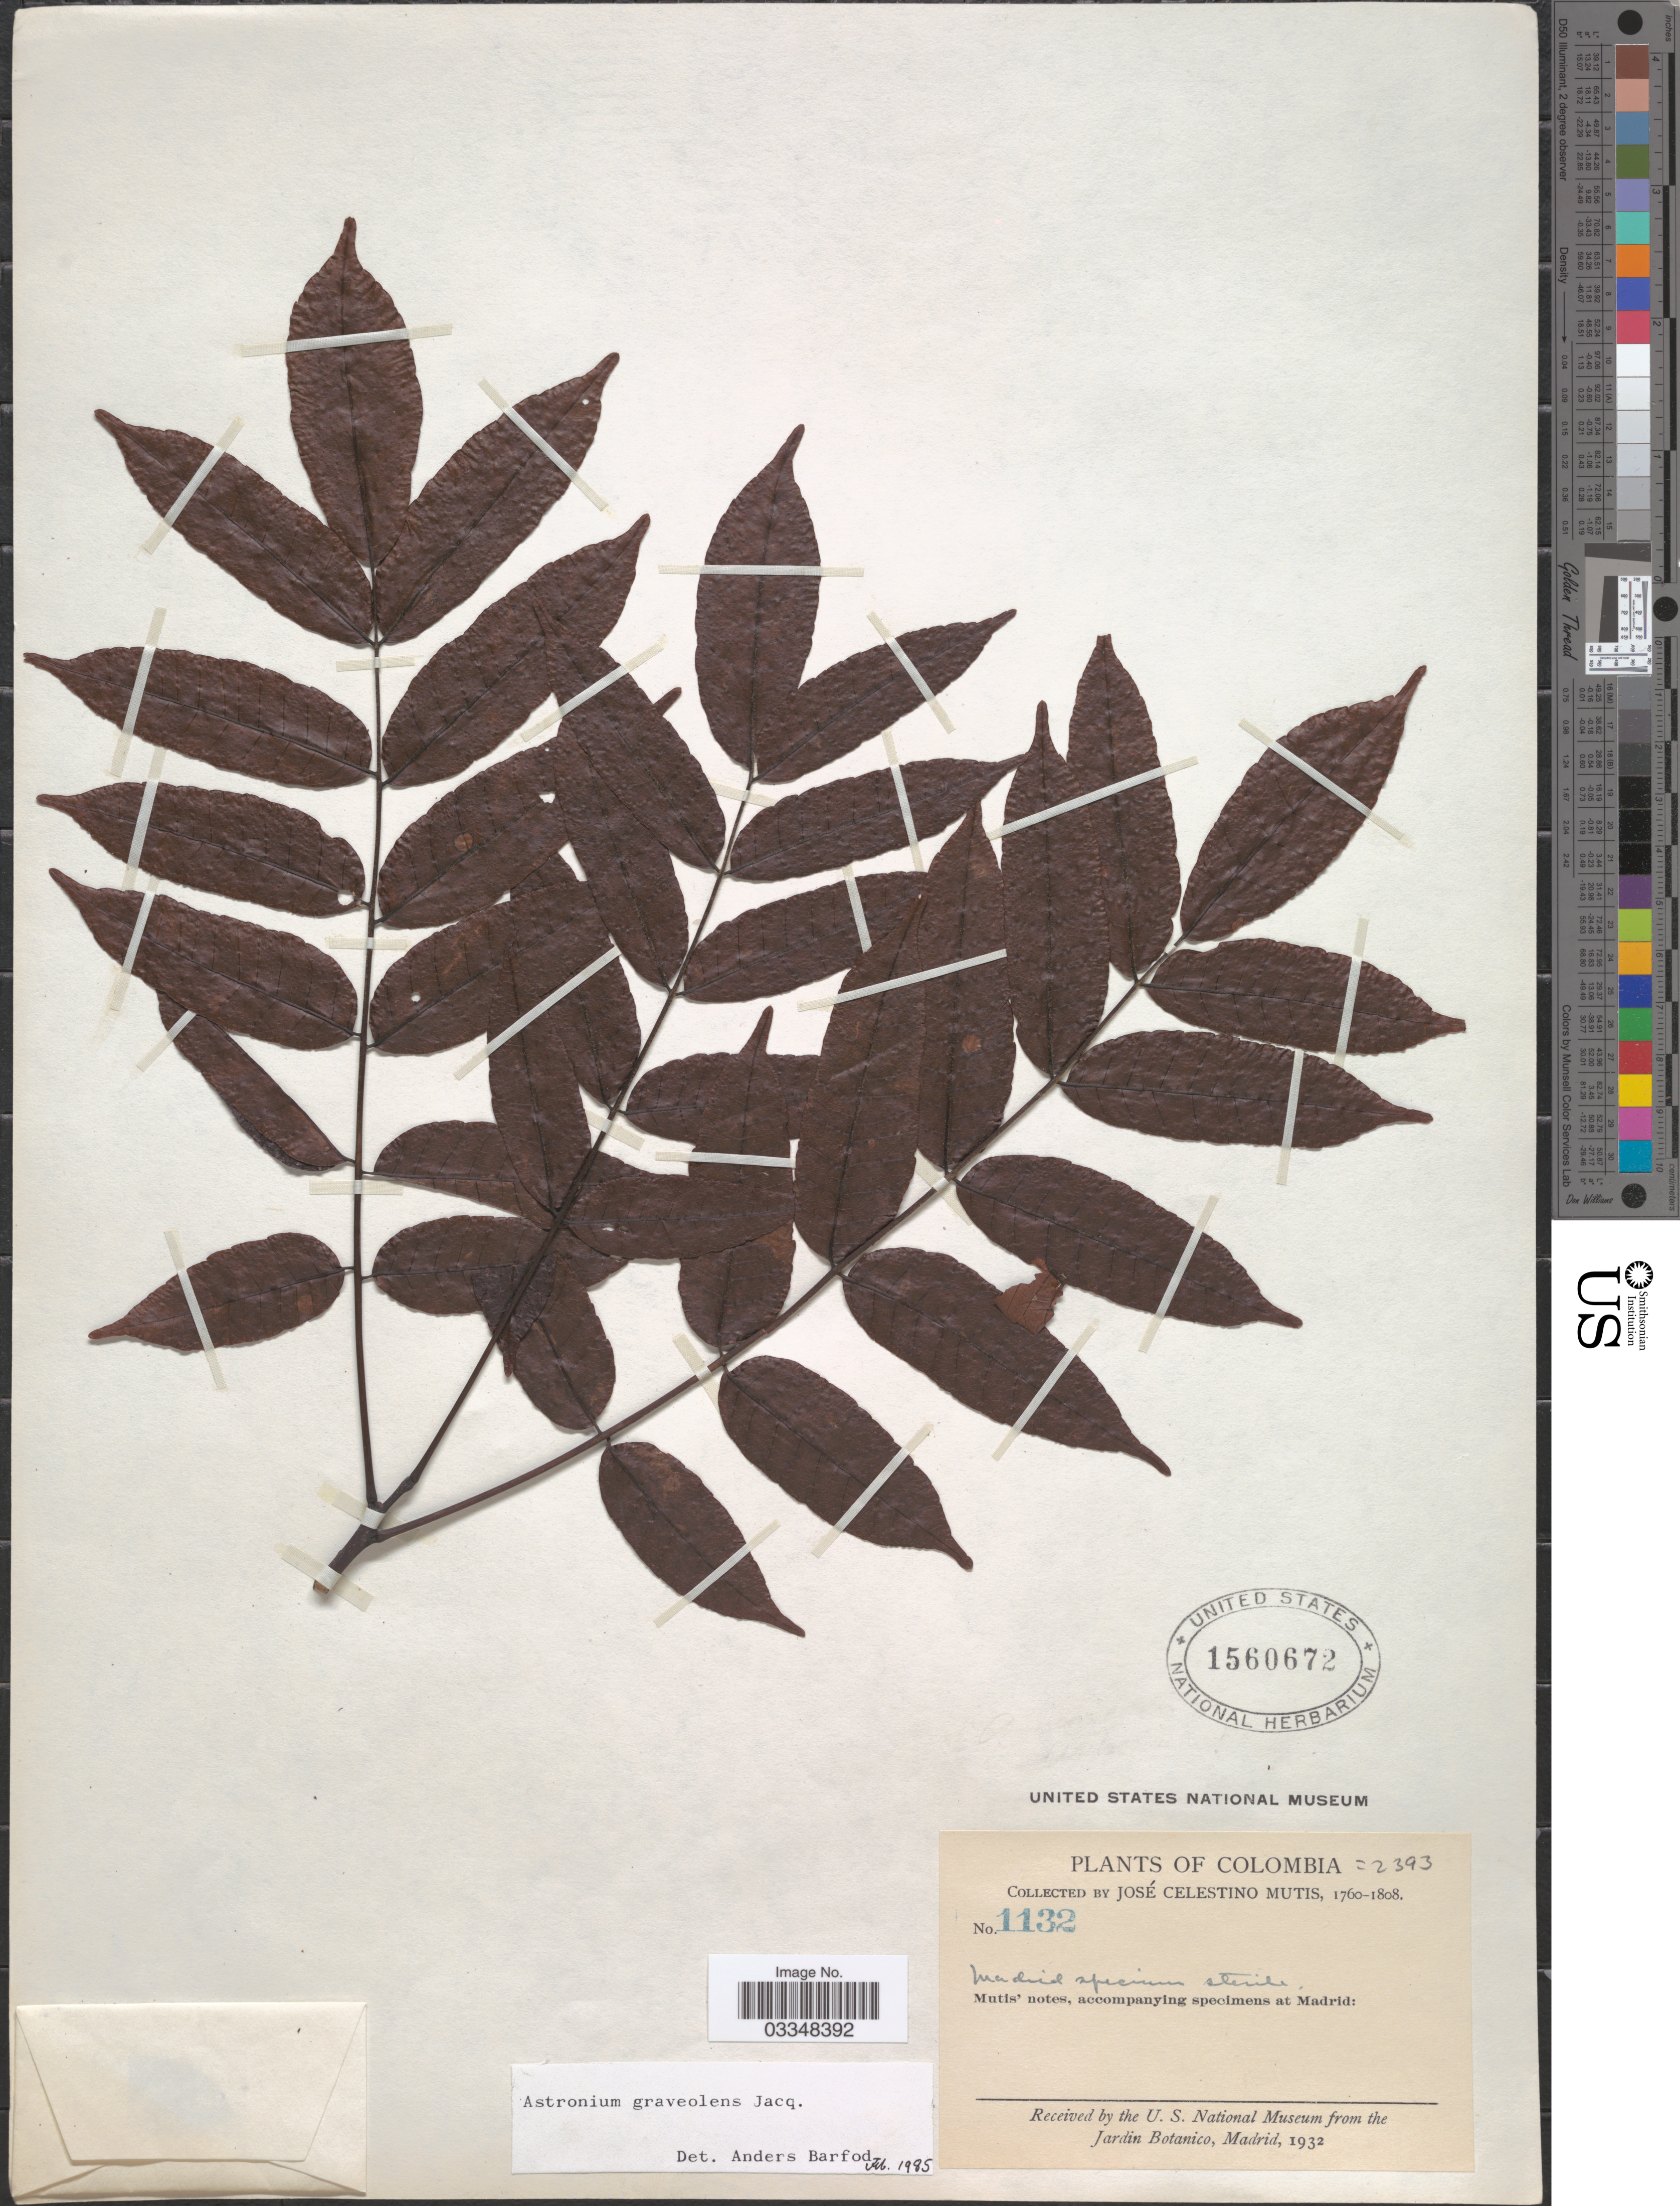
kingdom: Plantae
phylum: Tracheophyta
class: Magnoliopsida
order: Sapindales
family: Anacardiaceae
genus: Astronium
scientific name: Astronium graveolens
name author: Jacq.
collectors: J. C. B. Mutis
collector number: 1132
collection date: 1760/1808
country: Colombia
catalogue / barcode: US 1560672